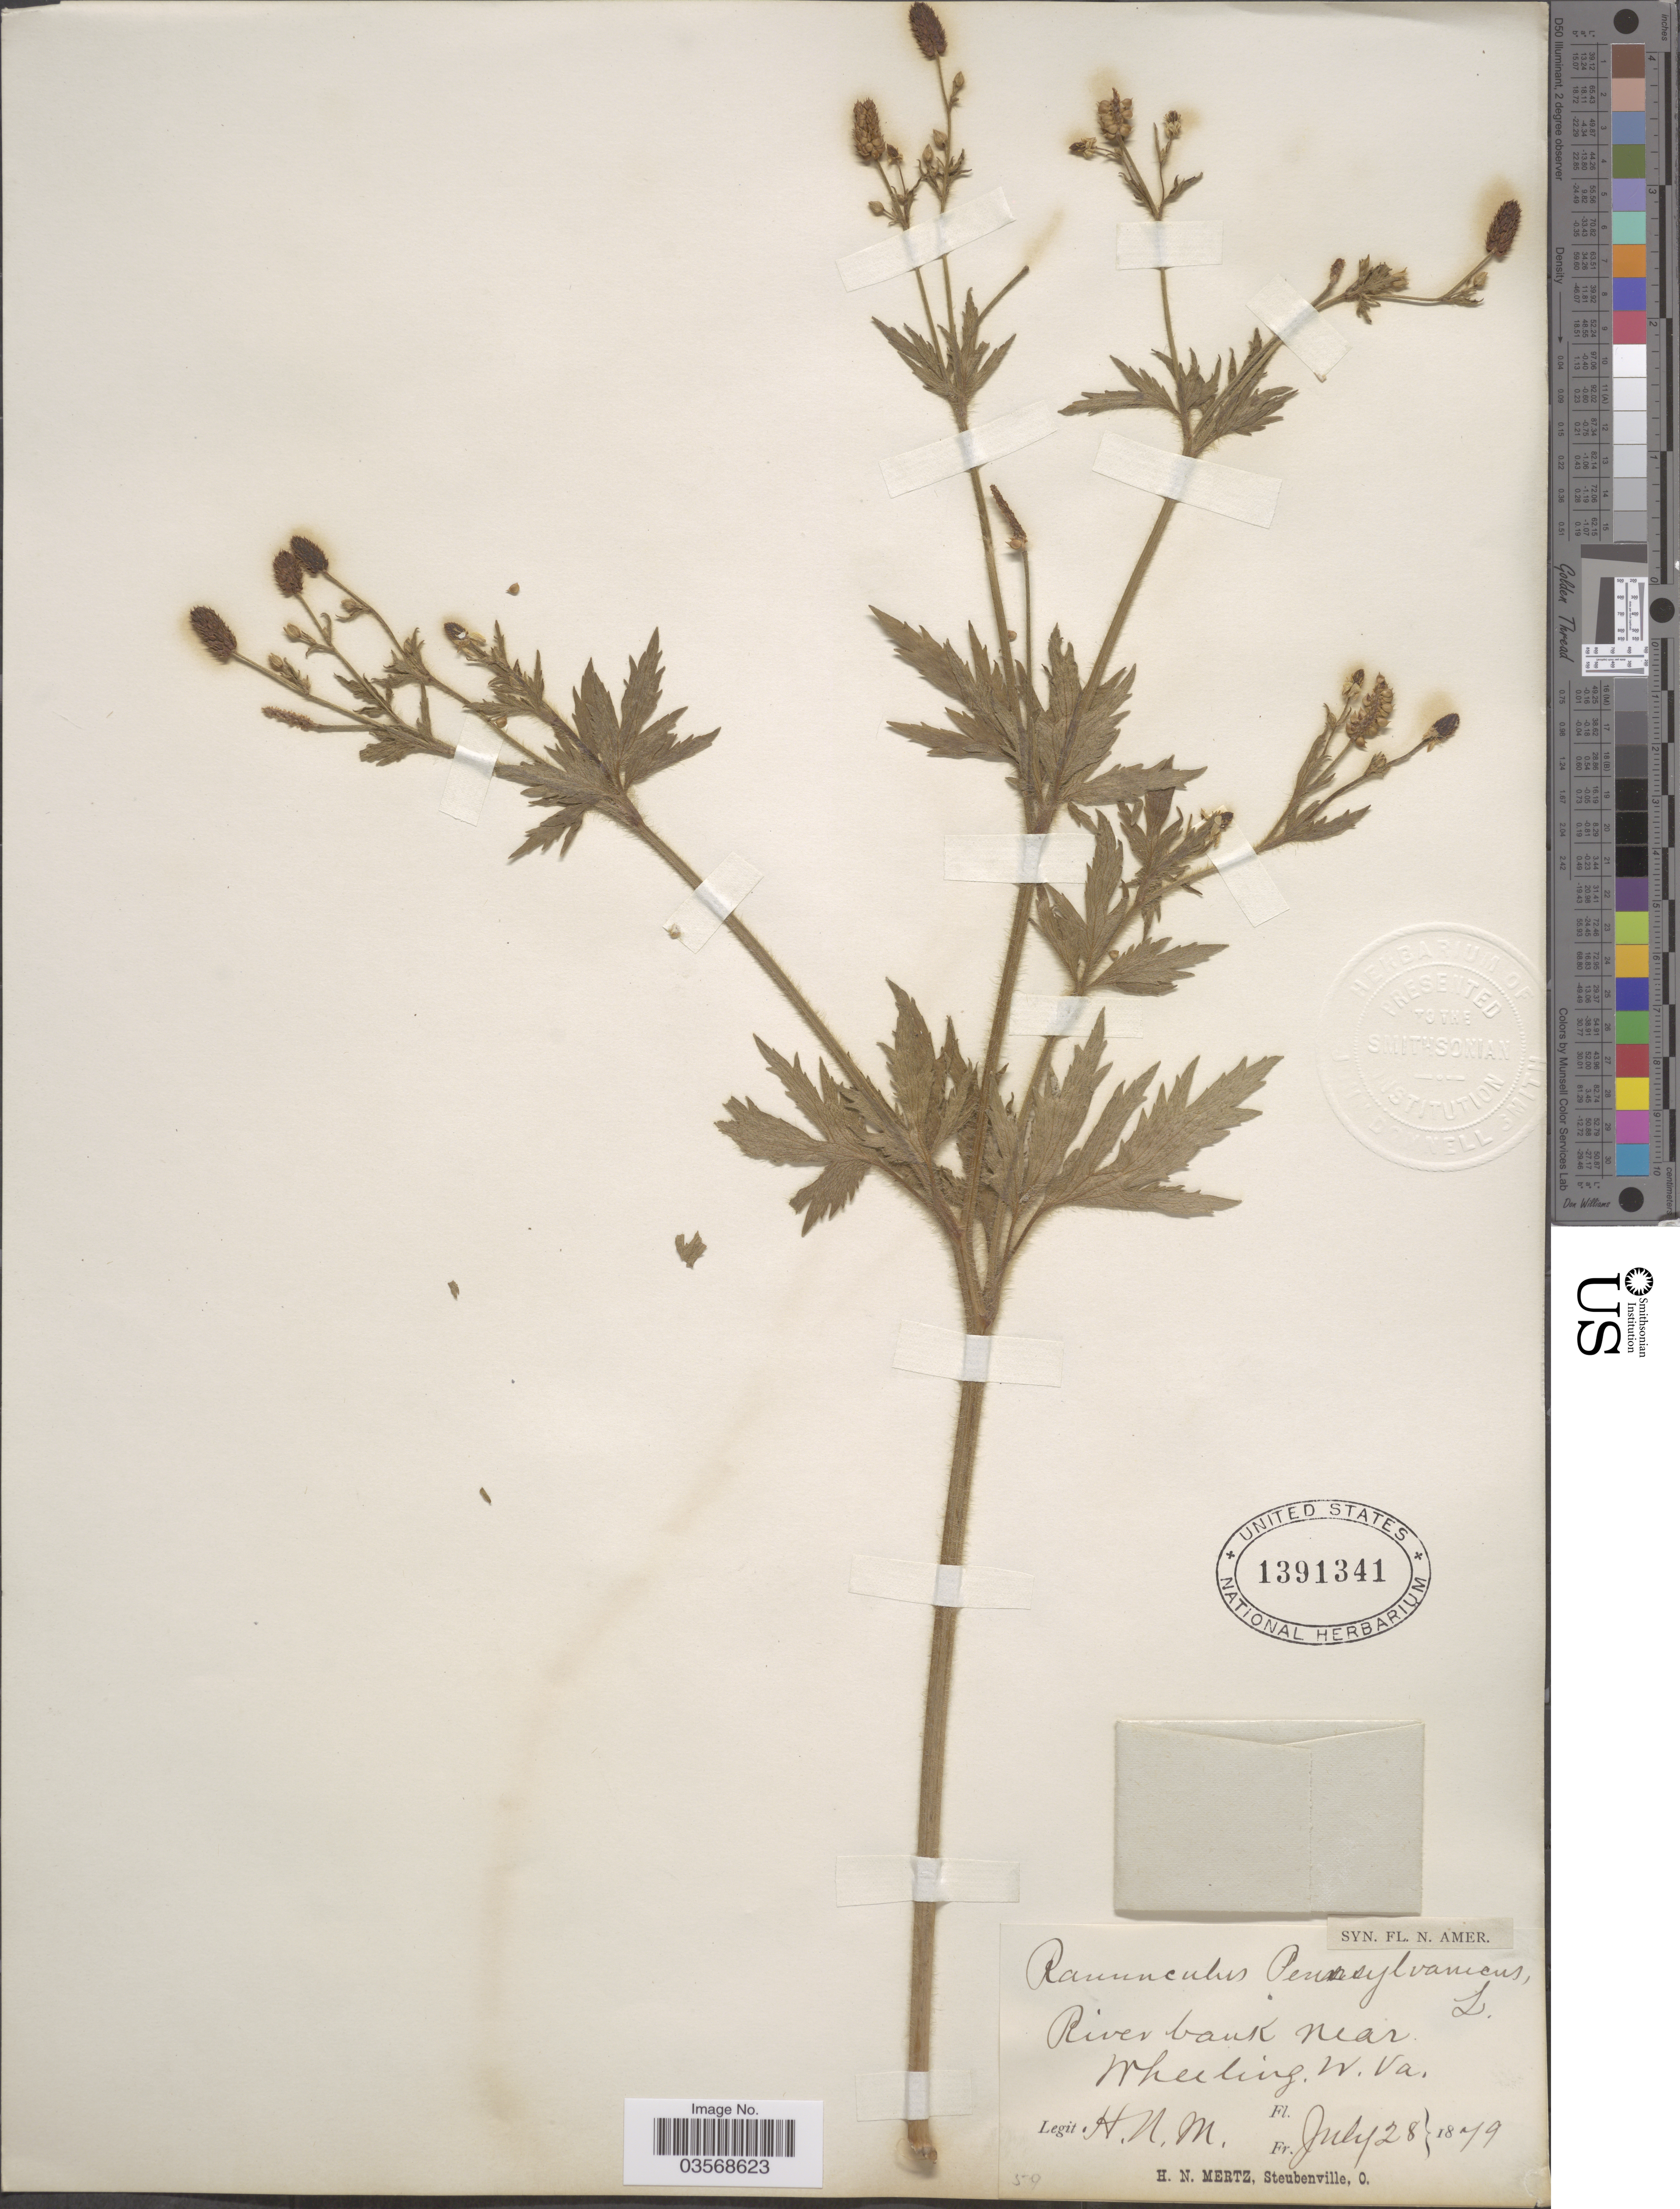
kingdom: Plantae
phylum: Tracheophyta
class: Magnoliopsida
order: Ranunculales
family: Ranunculaceae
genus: Ranunculus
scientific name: Ranunculus pensylvanicus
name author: L. f.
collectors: H. Mertz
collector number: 59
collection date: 1879-07-28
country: United States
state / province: West Virginia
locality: River bank near Wheeling.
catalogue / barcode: US 1391341